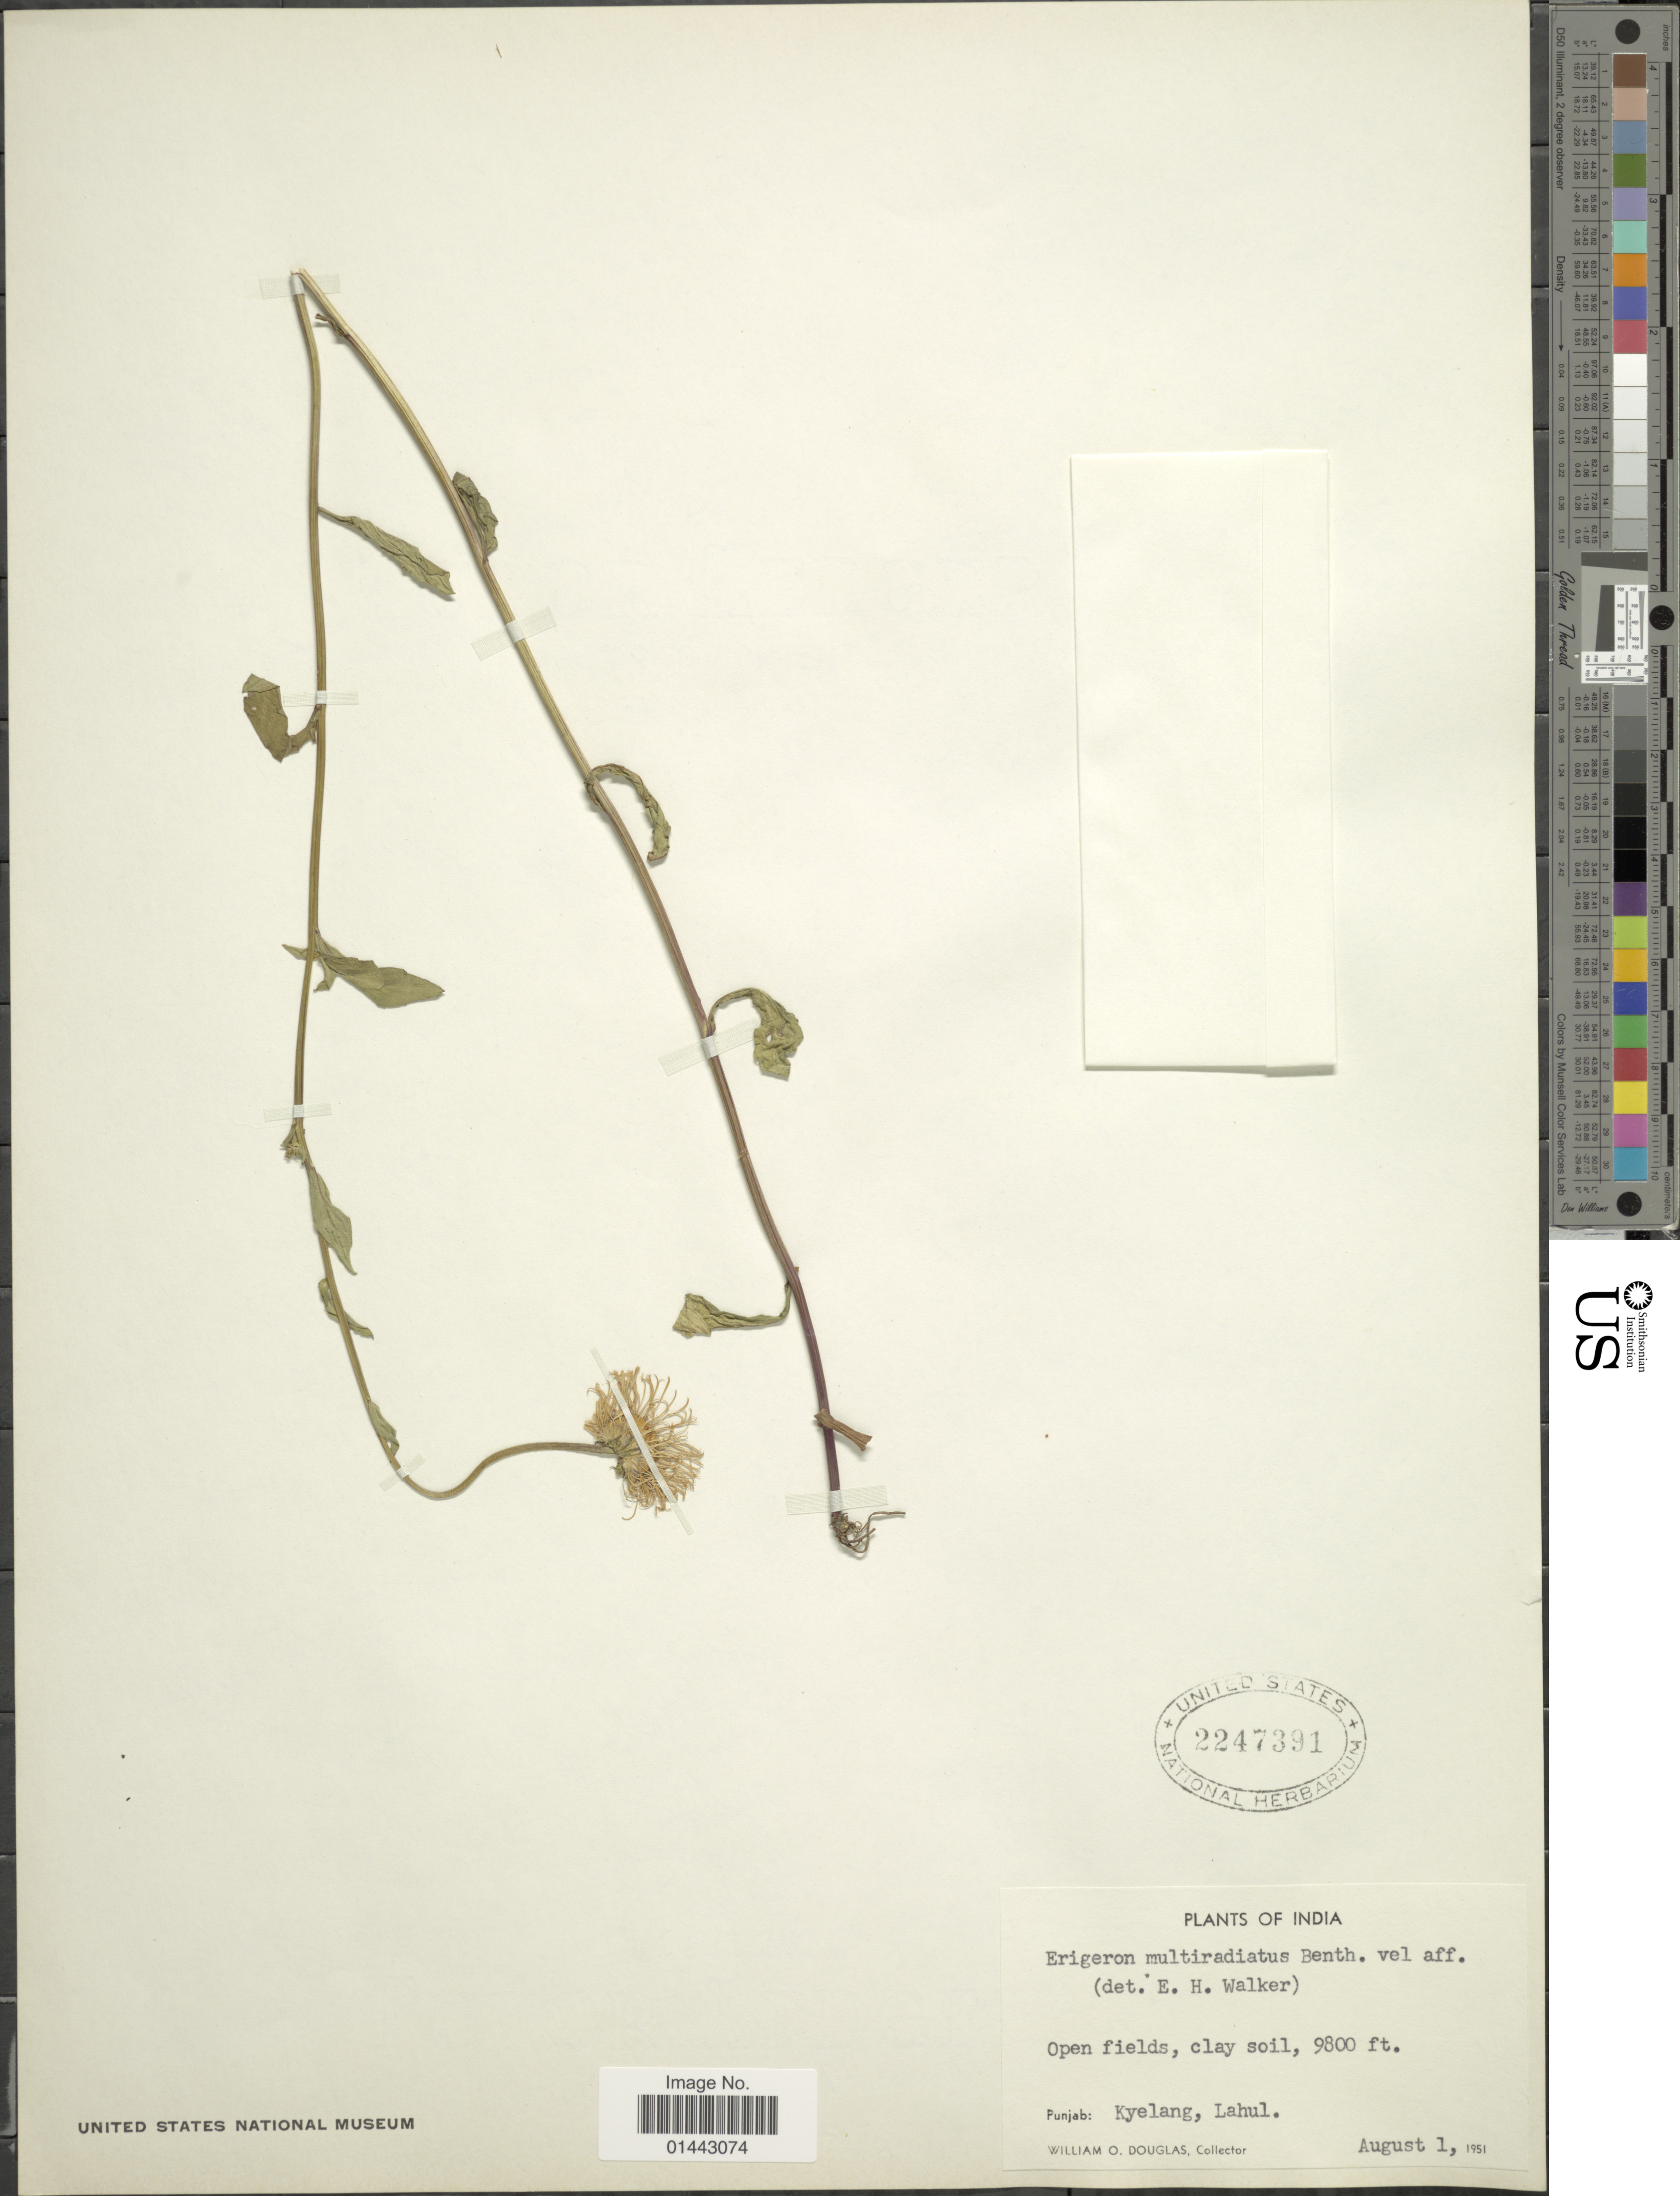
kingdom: Plantae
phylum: Tracheophyta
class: Magnoliopsida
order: Asterales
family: Asteraceae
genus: Erigeron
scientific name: Erigeron multiradiatus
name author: (Lindl. ex DC.) Benth. ex C.B. Clarke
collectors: W. Douglas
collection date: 1951-08-01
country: India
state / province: Punjab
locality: Open fields, Kyelang, Lahul.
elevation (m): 2987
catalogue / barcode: US 2247391